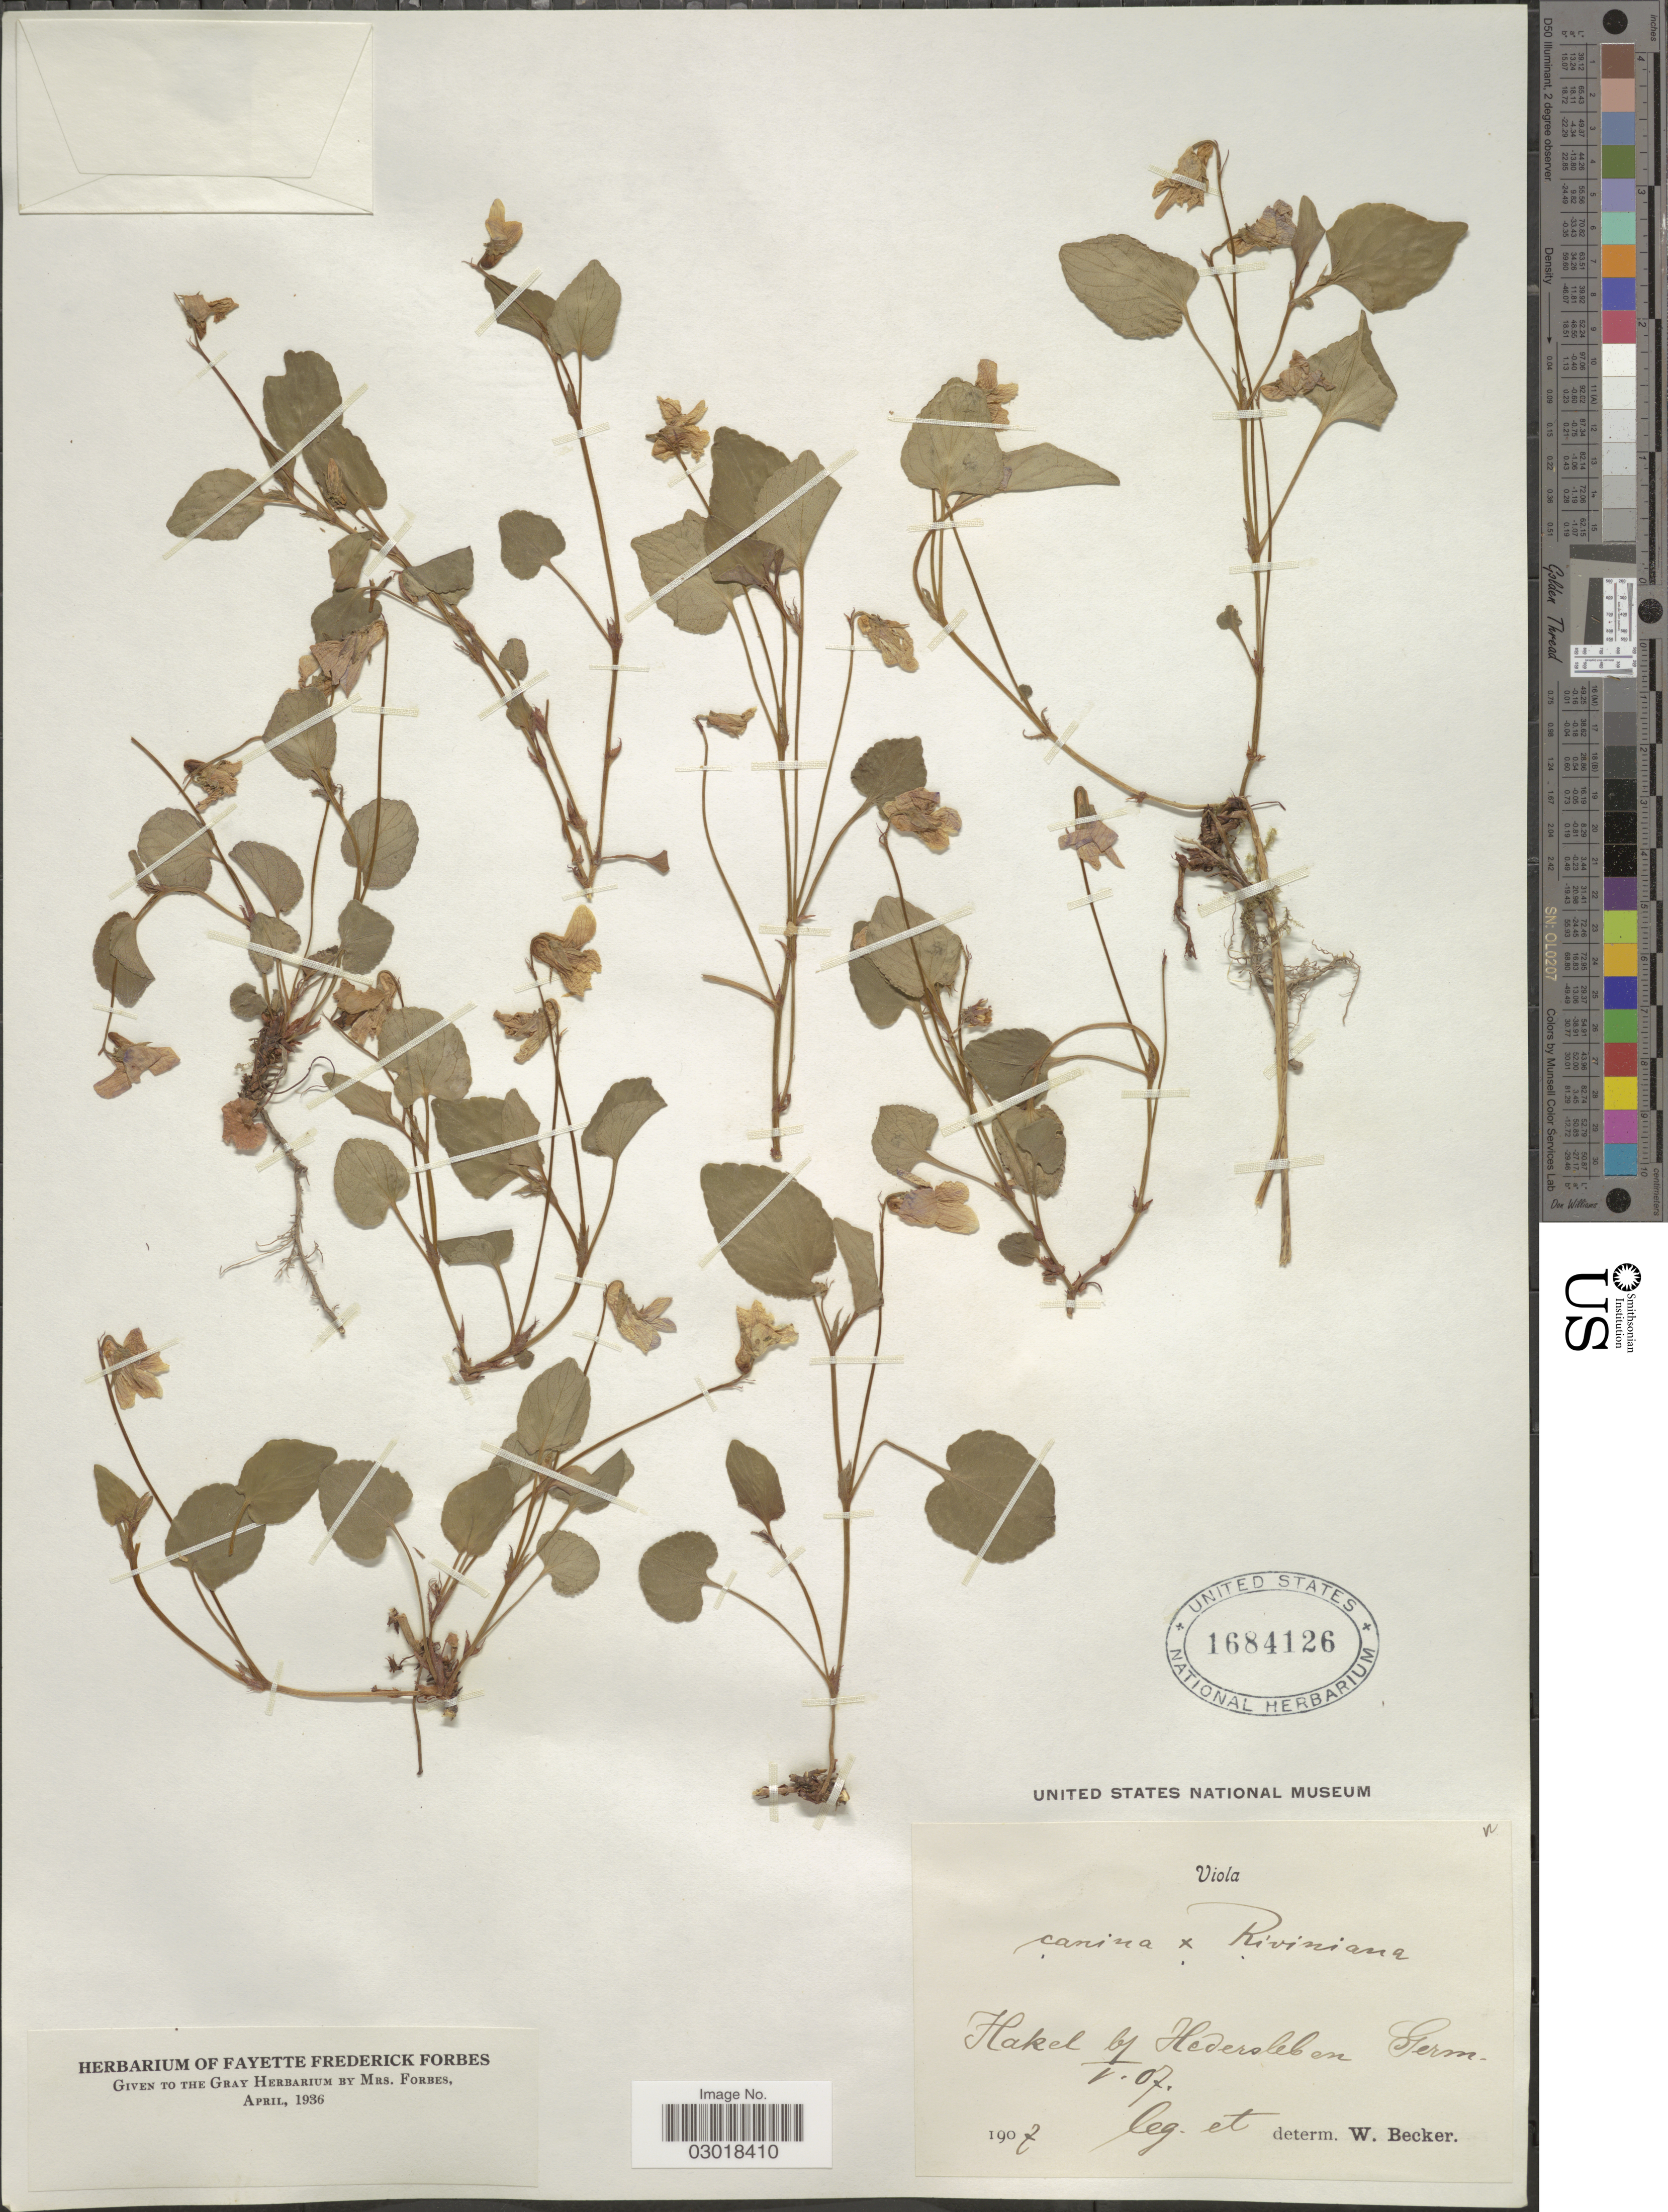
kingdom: Plantae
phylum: Tracheophyta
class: Magnoliopsida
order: Malpighiales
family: Violaceae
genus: Viola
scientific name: Viola canina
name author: L.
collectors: W. Becker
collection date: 1907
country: Germany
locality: Hakel b Hedersleben.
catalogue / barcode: US 1684126